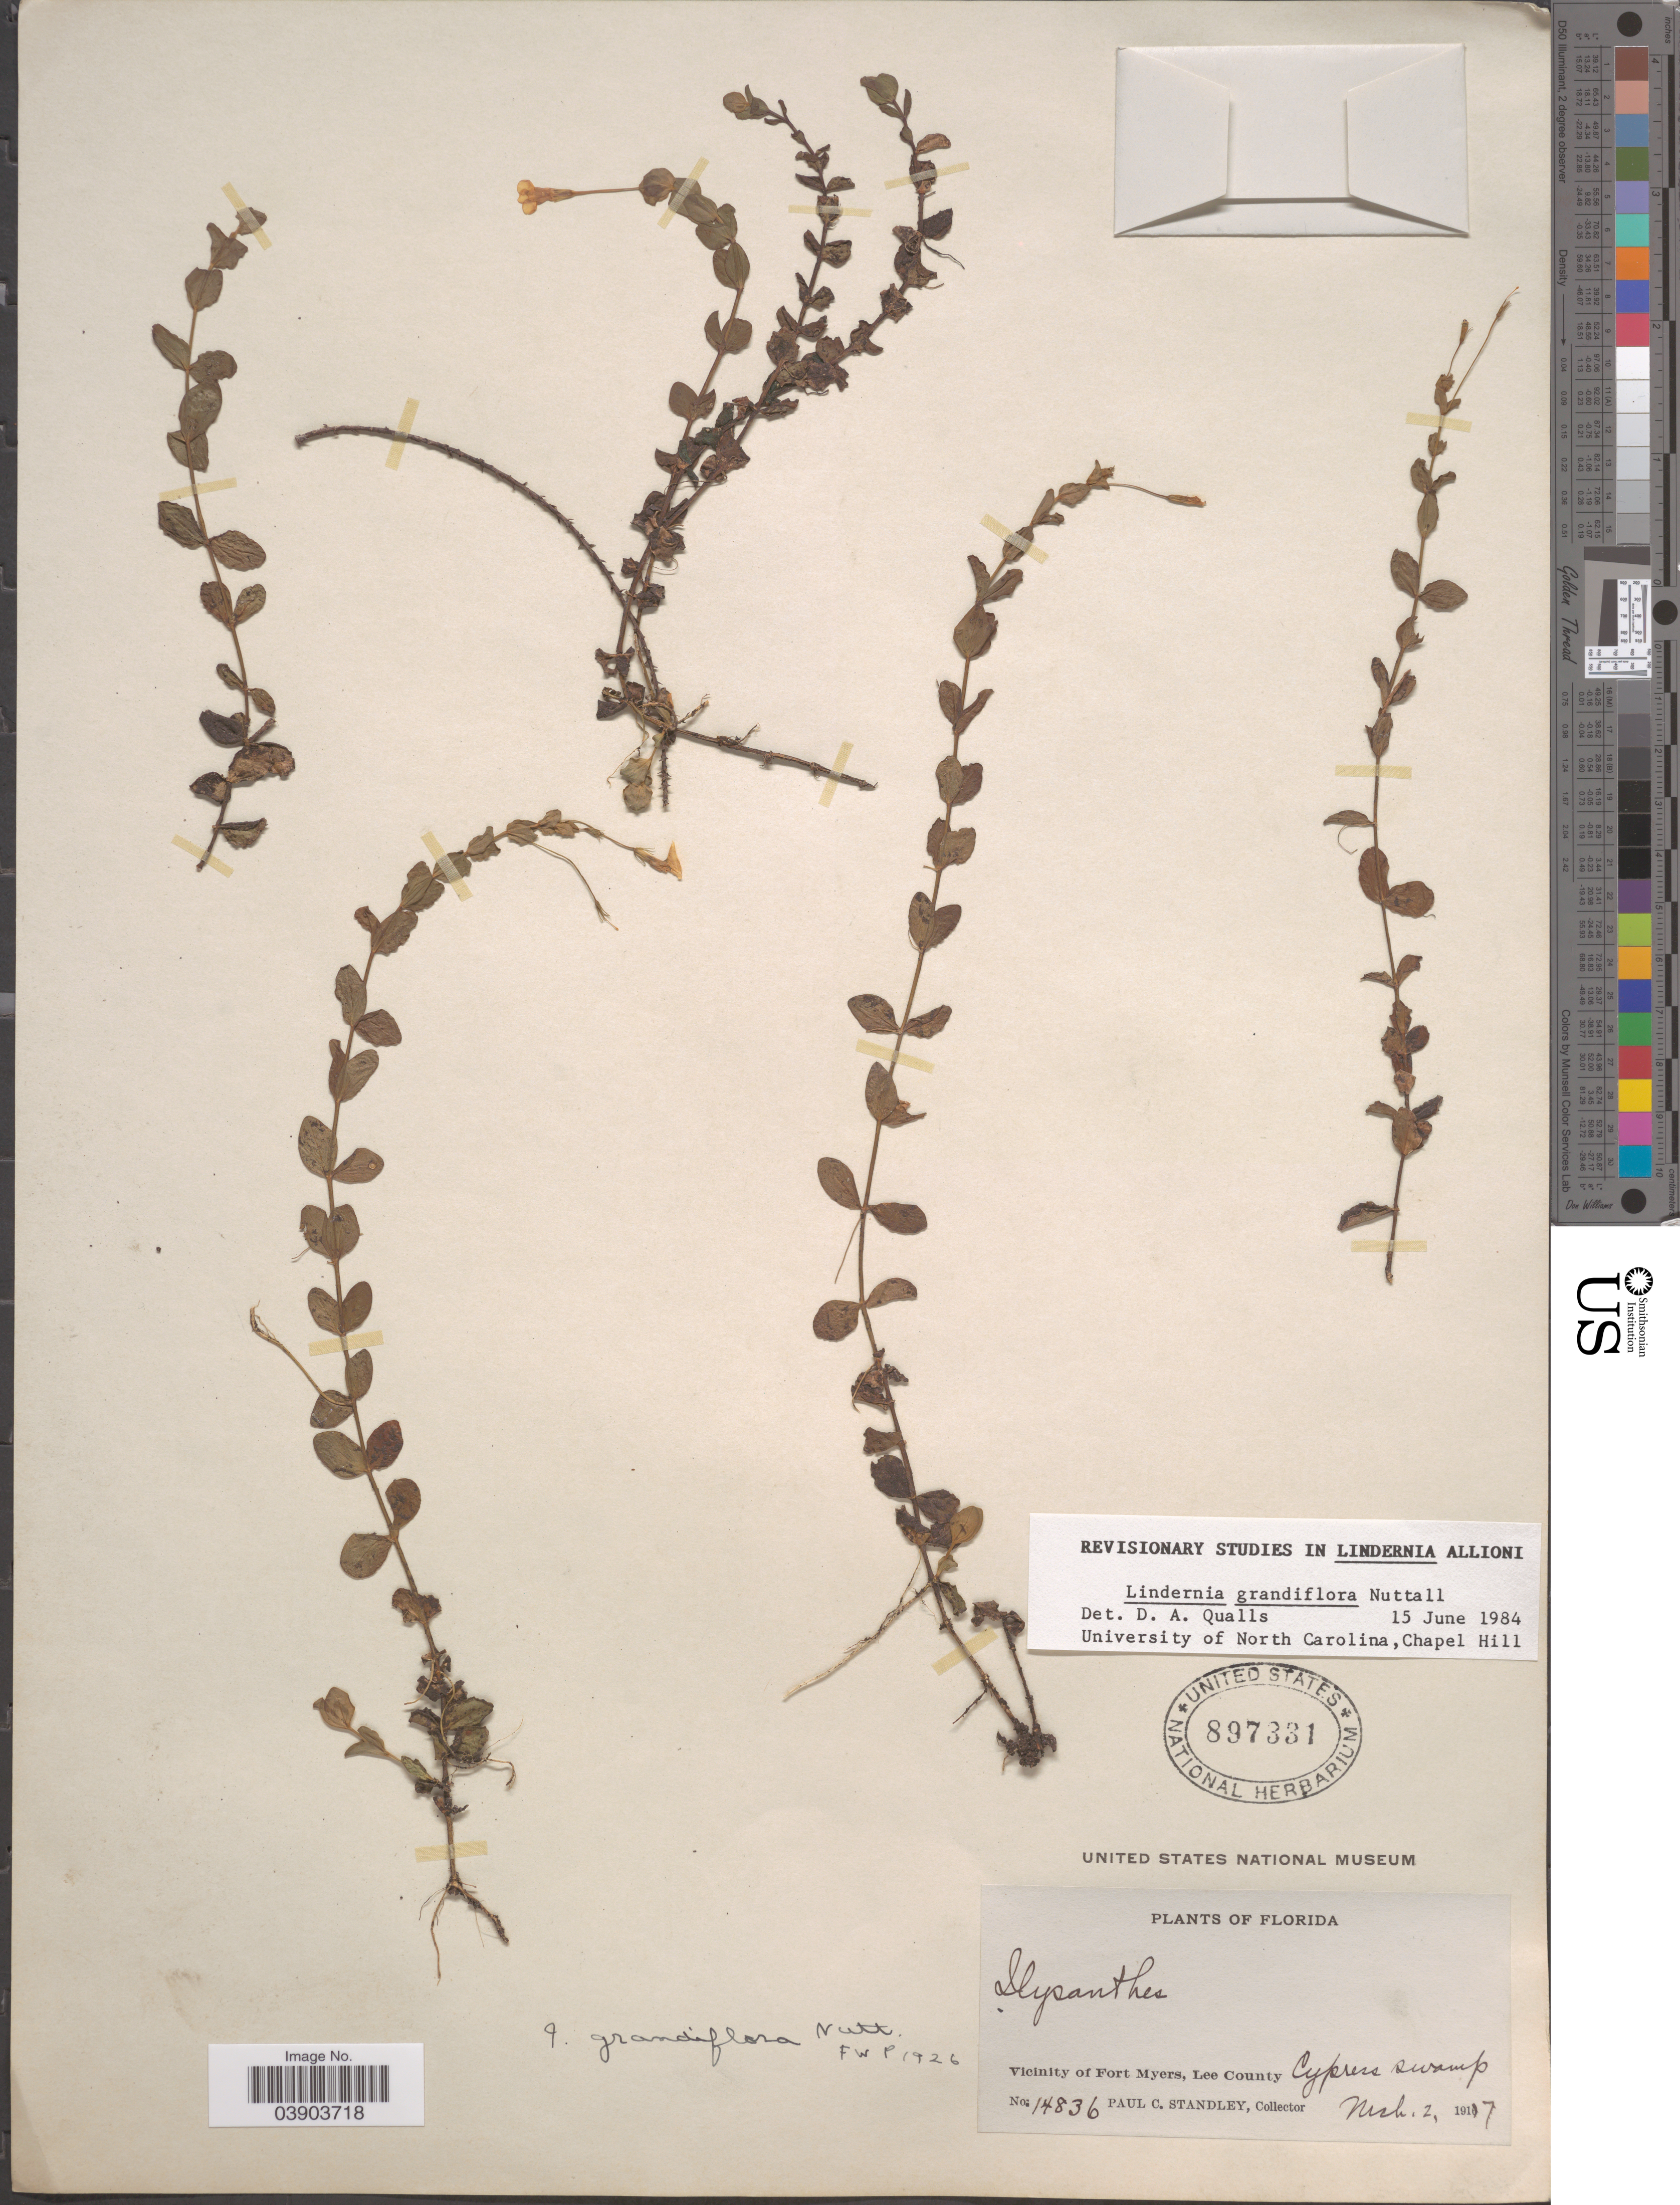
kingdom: Plantae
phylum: Tracheophyta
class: Magnoliopsida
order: Lamiales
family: Linderniaceae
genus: Lindernia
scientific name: Lindernia grandiflora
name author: Nutt.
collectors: P. C. Standley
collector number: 14836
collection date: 1917-03-02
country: United States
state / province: Florida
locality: Vicinity of Fort Myers, Lee County. Cypress swamp.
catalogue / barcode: US 897331